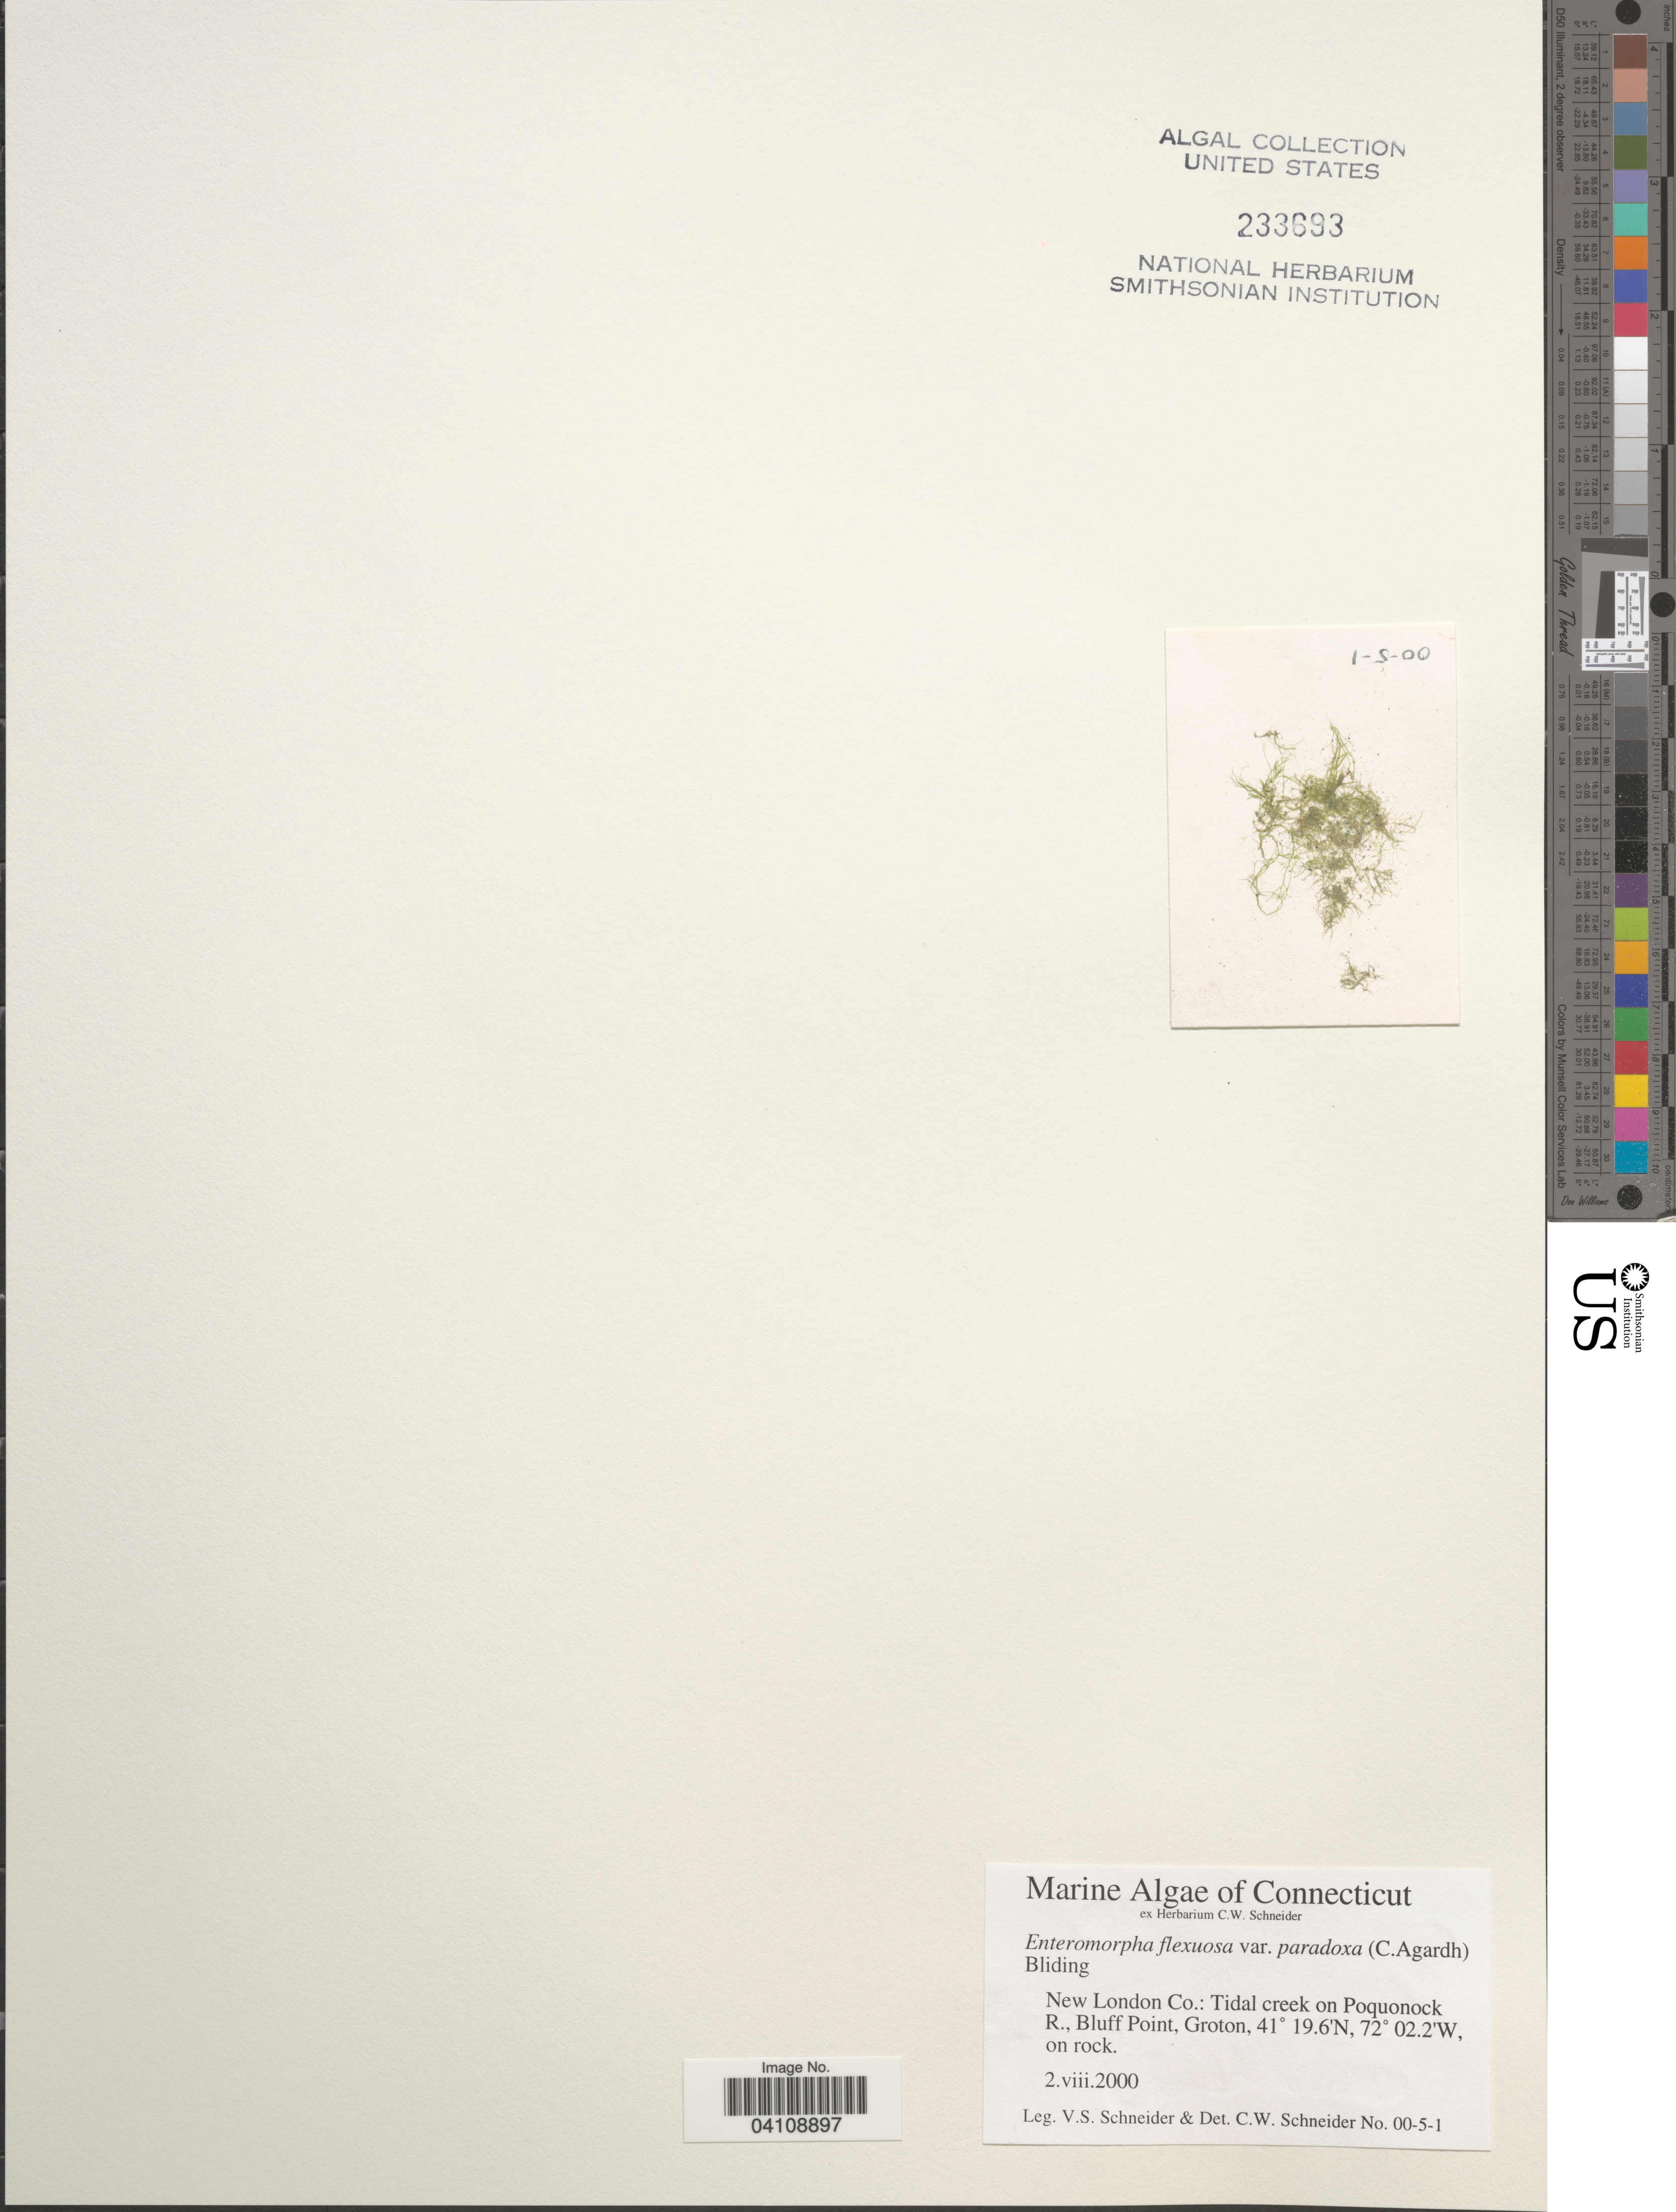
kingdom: Plantae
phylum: Chlorophyta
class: Ulvophyceae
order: Ulvales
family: Ulvaceae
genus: Ulva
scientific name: Ulva flexuosa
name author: Wulfen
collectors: V. Schneider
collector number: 00-5-1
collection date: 2000-08-02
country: United States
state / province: Connecticut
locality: New London Co.: Tidal creek on Poquonock R., Bluff Point, Groton.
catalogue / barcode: US 233693